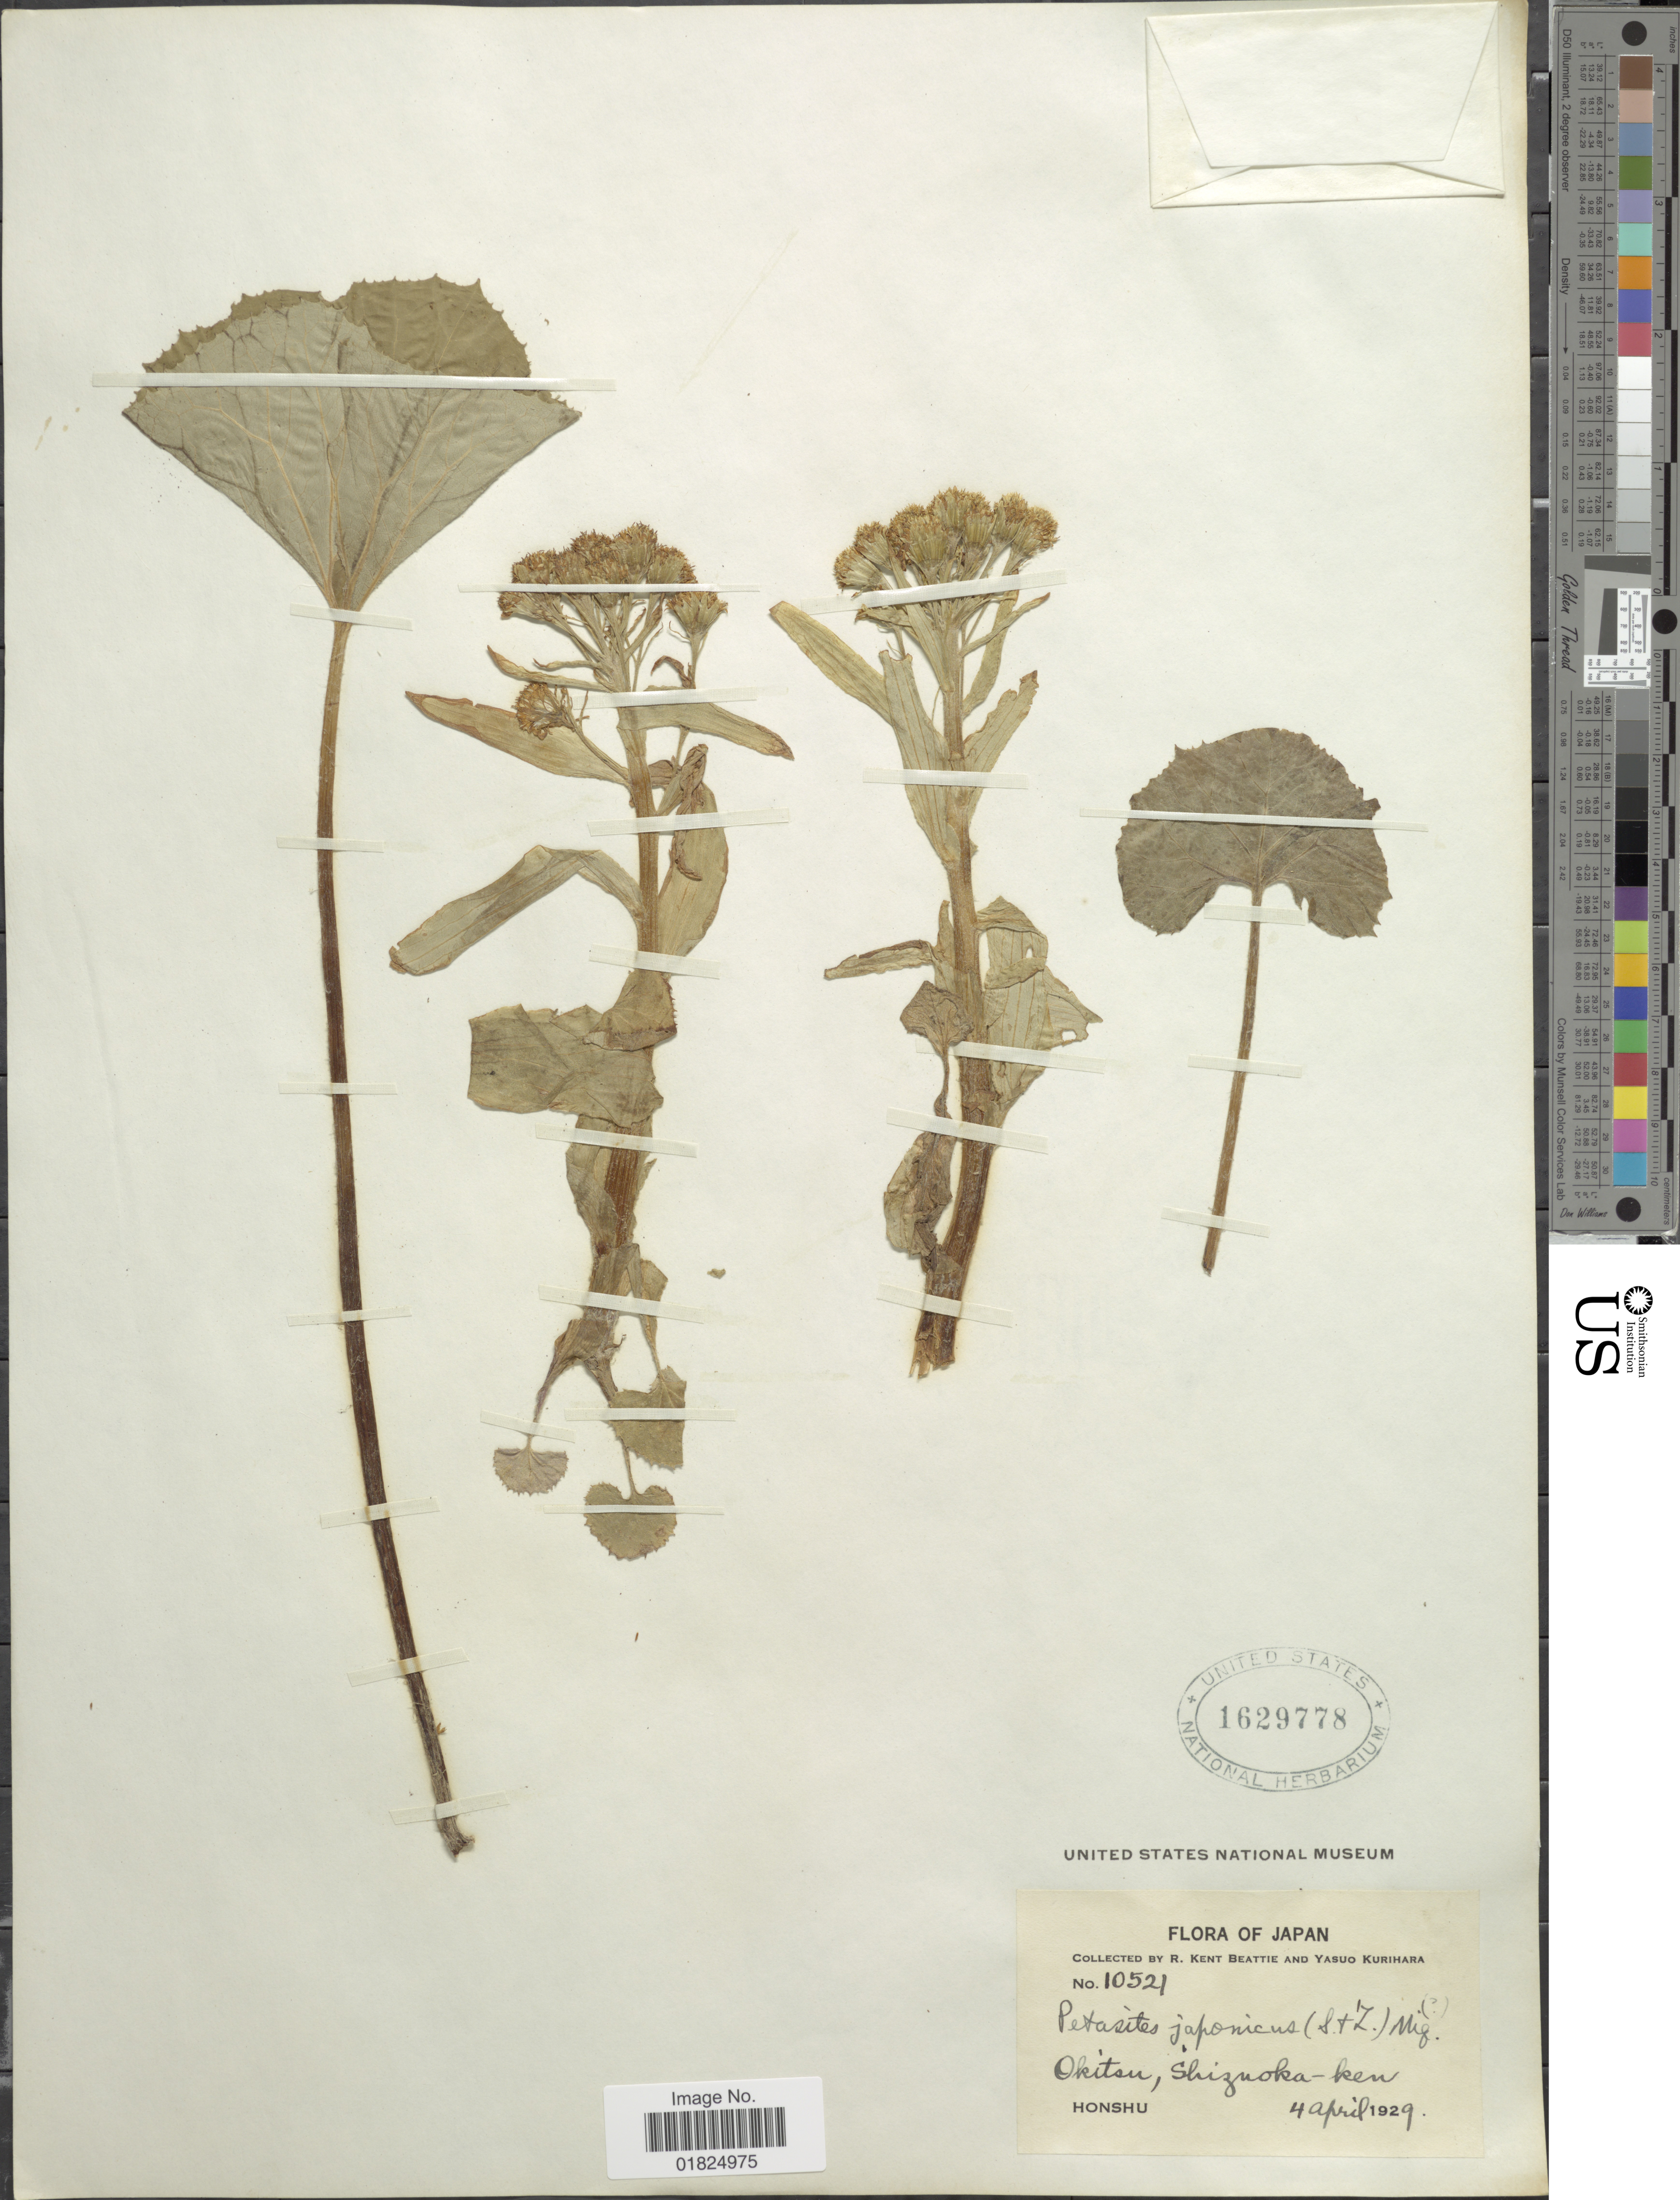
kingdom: Plantae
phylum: Tracheophyta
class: Magnoliopsida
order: Asterales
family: Asteraceae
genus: Petasites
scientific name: Petasites japonicus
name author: (Siebold & Zucc.) Maxim.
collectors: R. K. Beattie & Y. Kurihara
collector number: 10521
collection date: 1929-04-04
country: Japan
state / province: Sizuoka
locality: Okitsu, Shizuoka-ken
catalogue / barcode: US 1629778